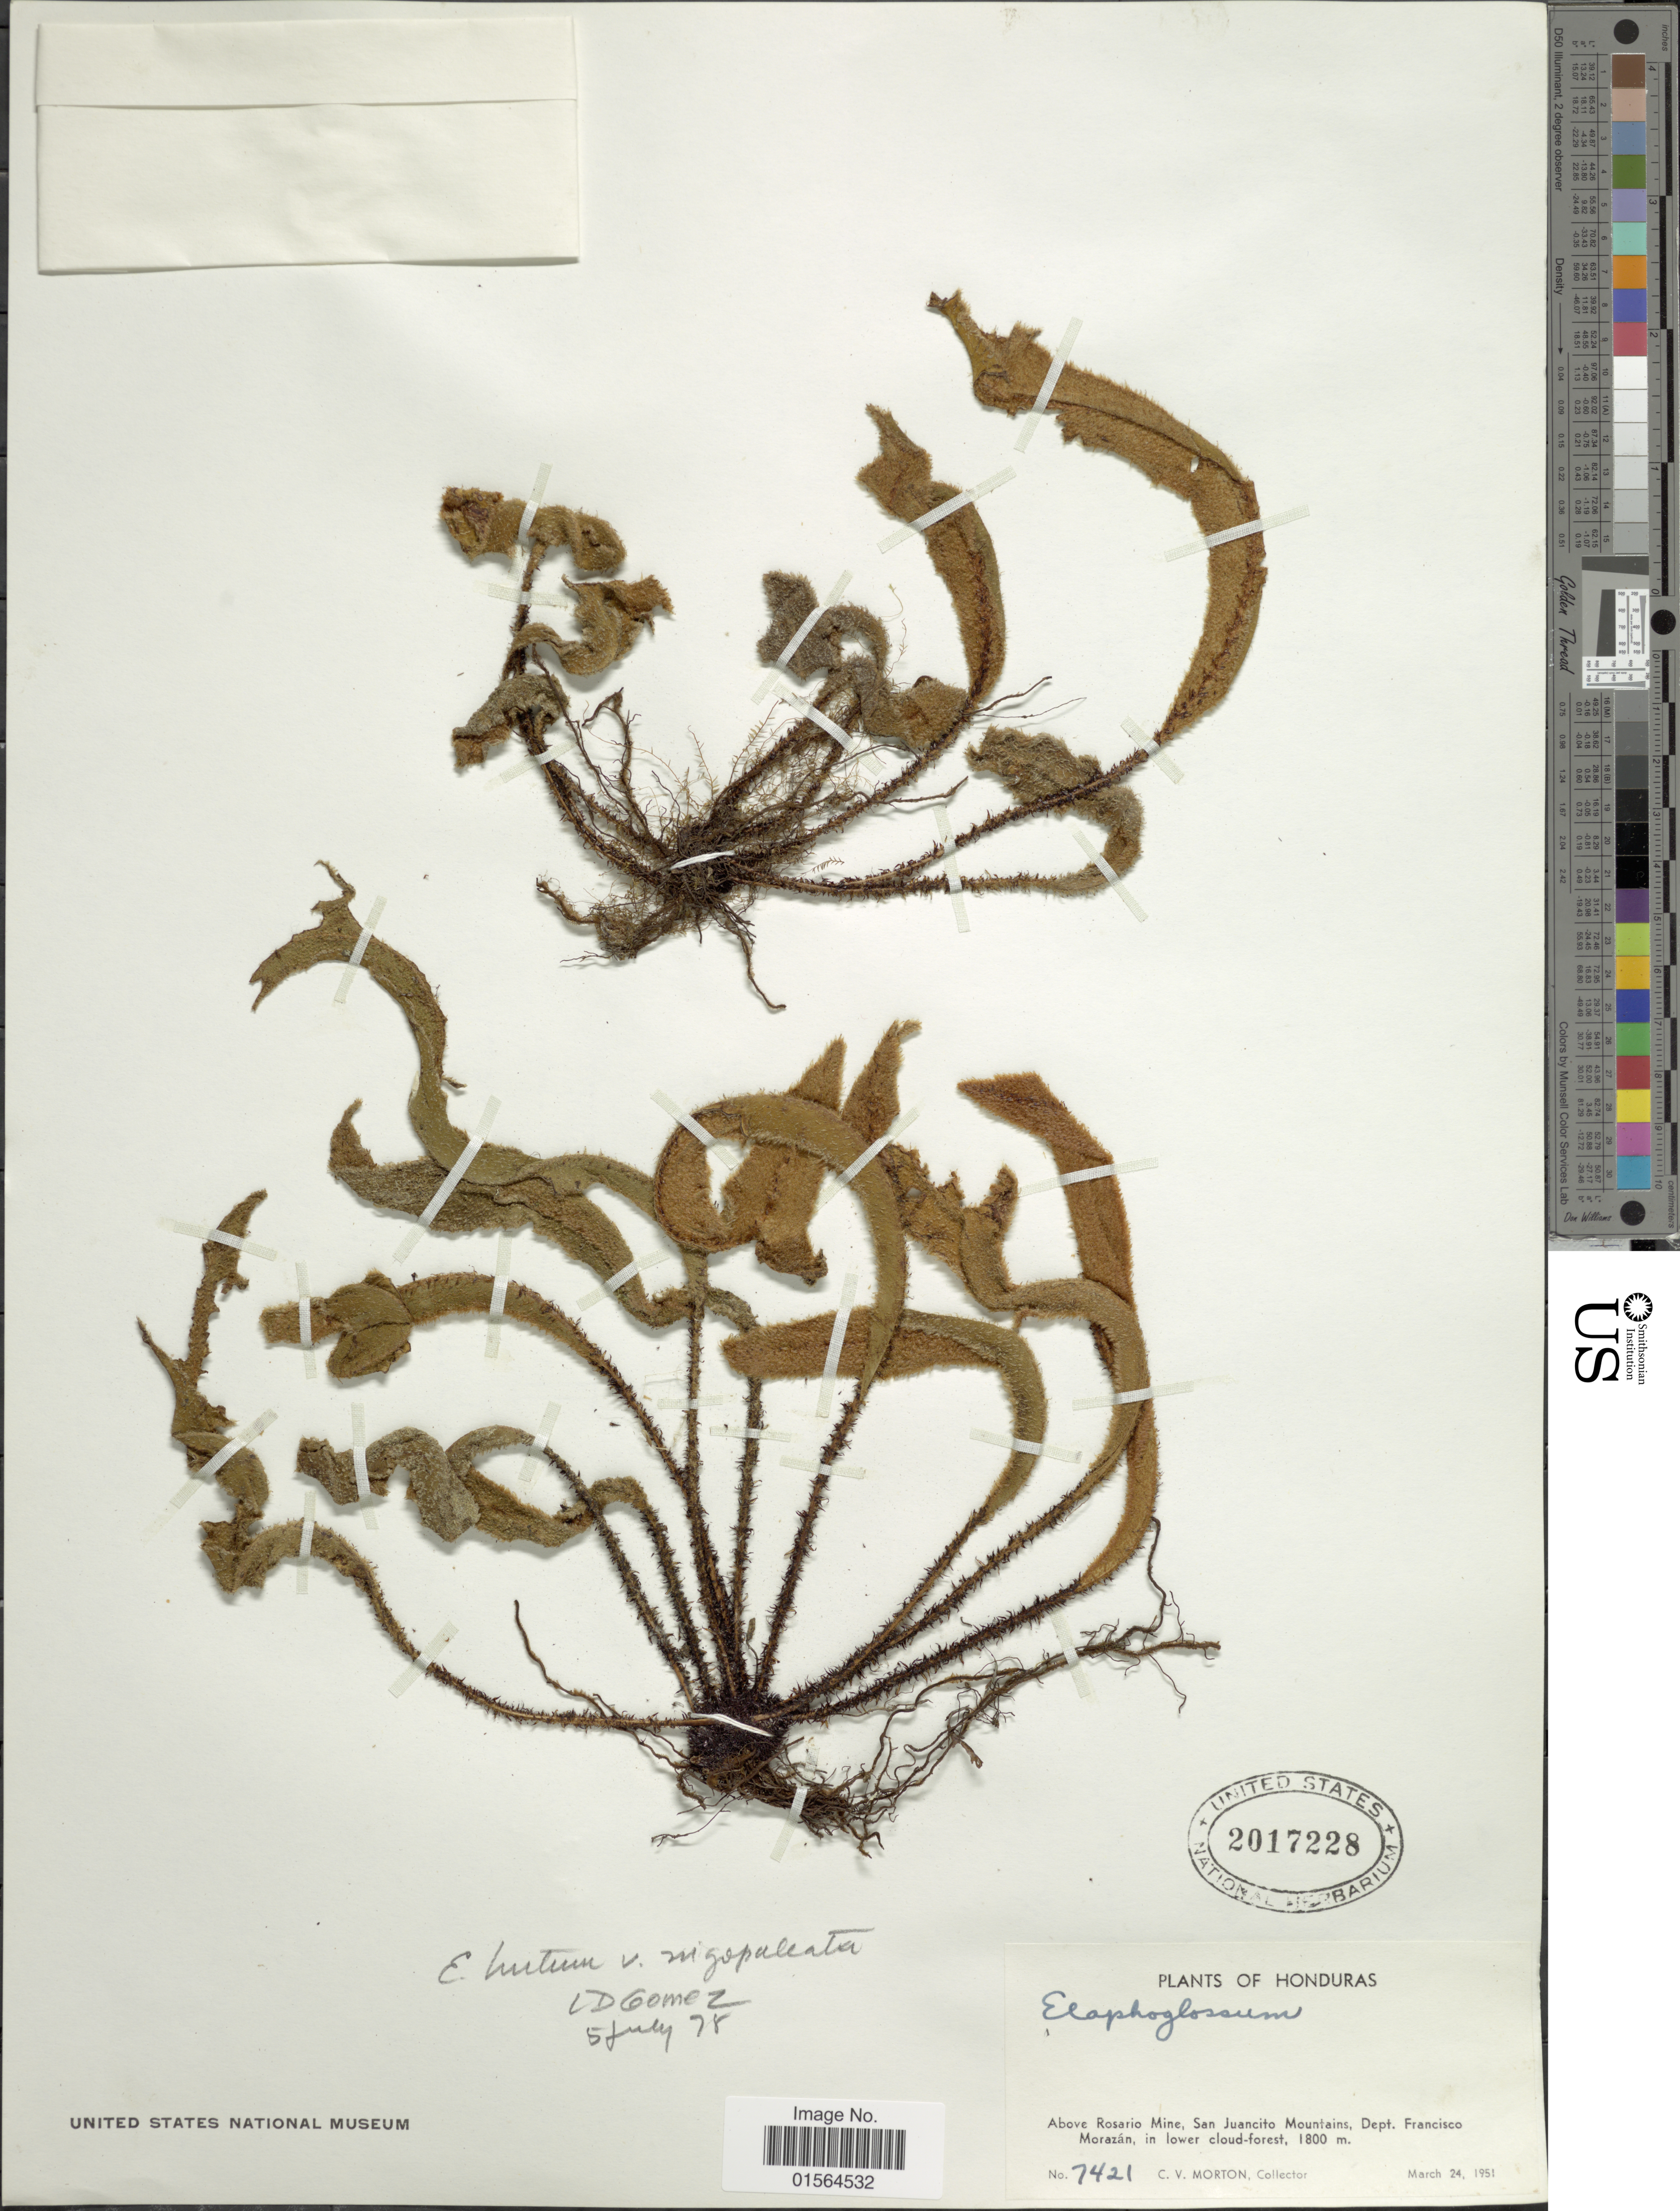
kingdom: Plantae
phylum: Tracheophyta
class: Polypodiopsida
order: Polypodiales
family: Dryopteridaceae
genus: Elaphoglossum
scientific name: Elaphoglossum paleaceum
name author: (Hook. & Grev.) Sledge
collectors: C. V. Morton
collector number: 7421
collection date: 1951-03-24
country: Honduras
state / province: Fco. Morazán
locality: Above Rosario Mine, San Juancito Mountains, in lower cloud forest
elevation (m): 1800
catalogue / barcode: US 2017228